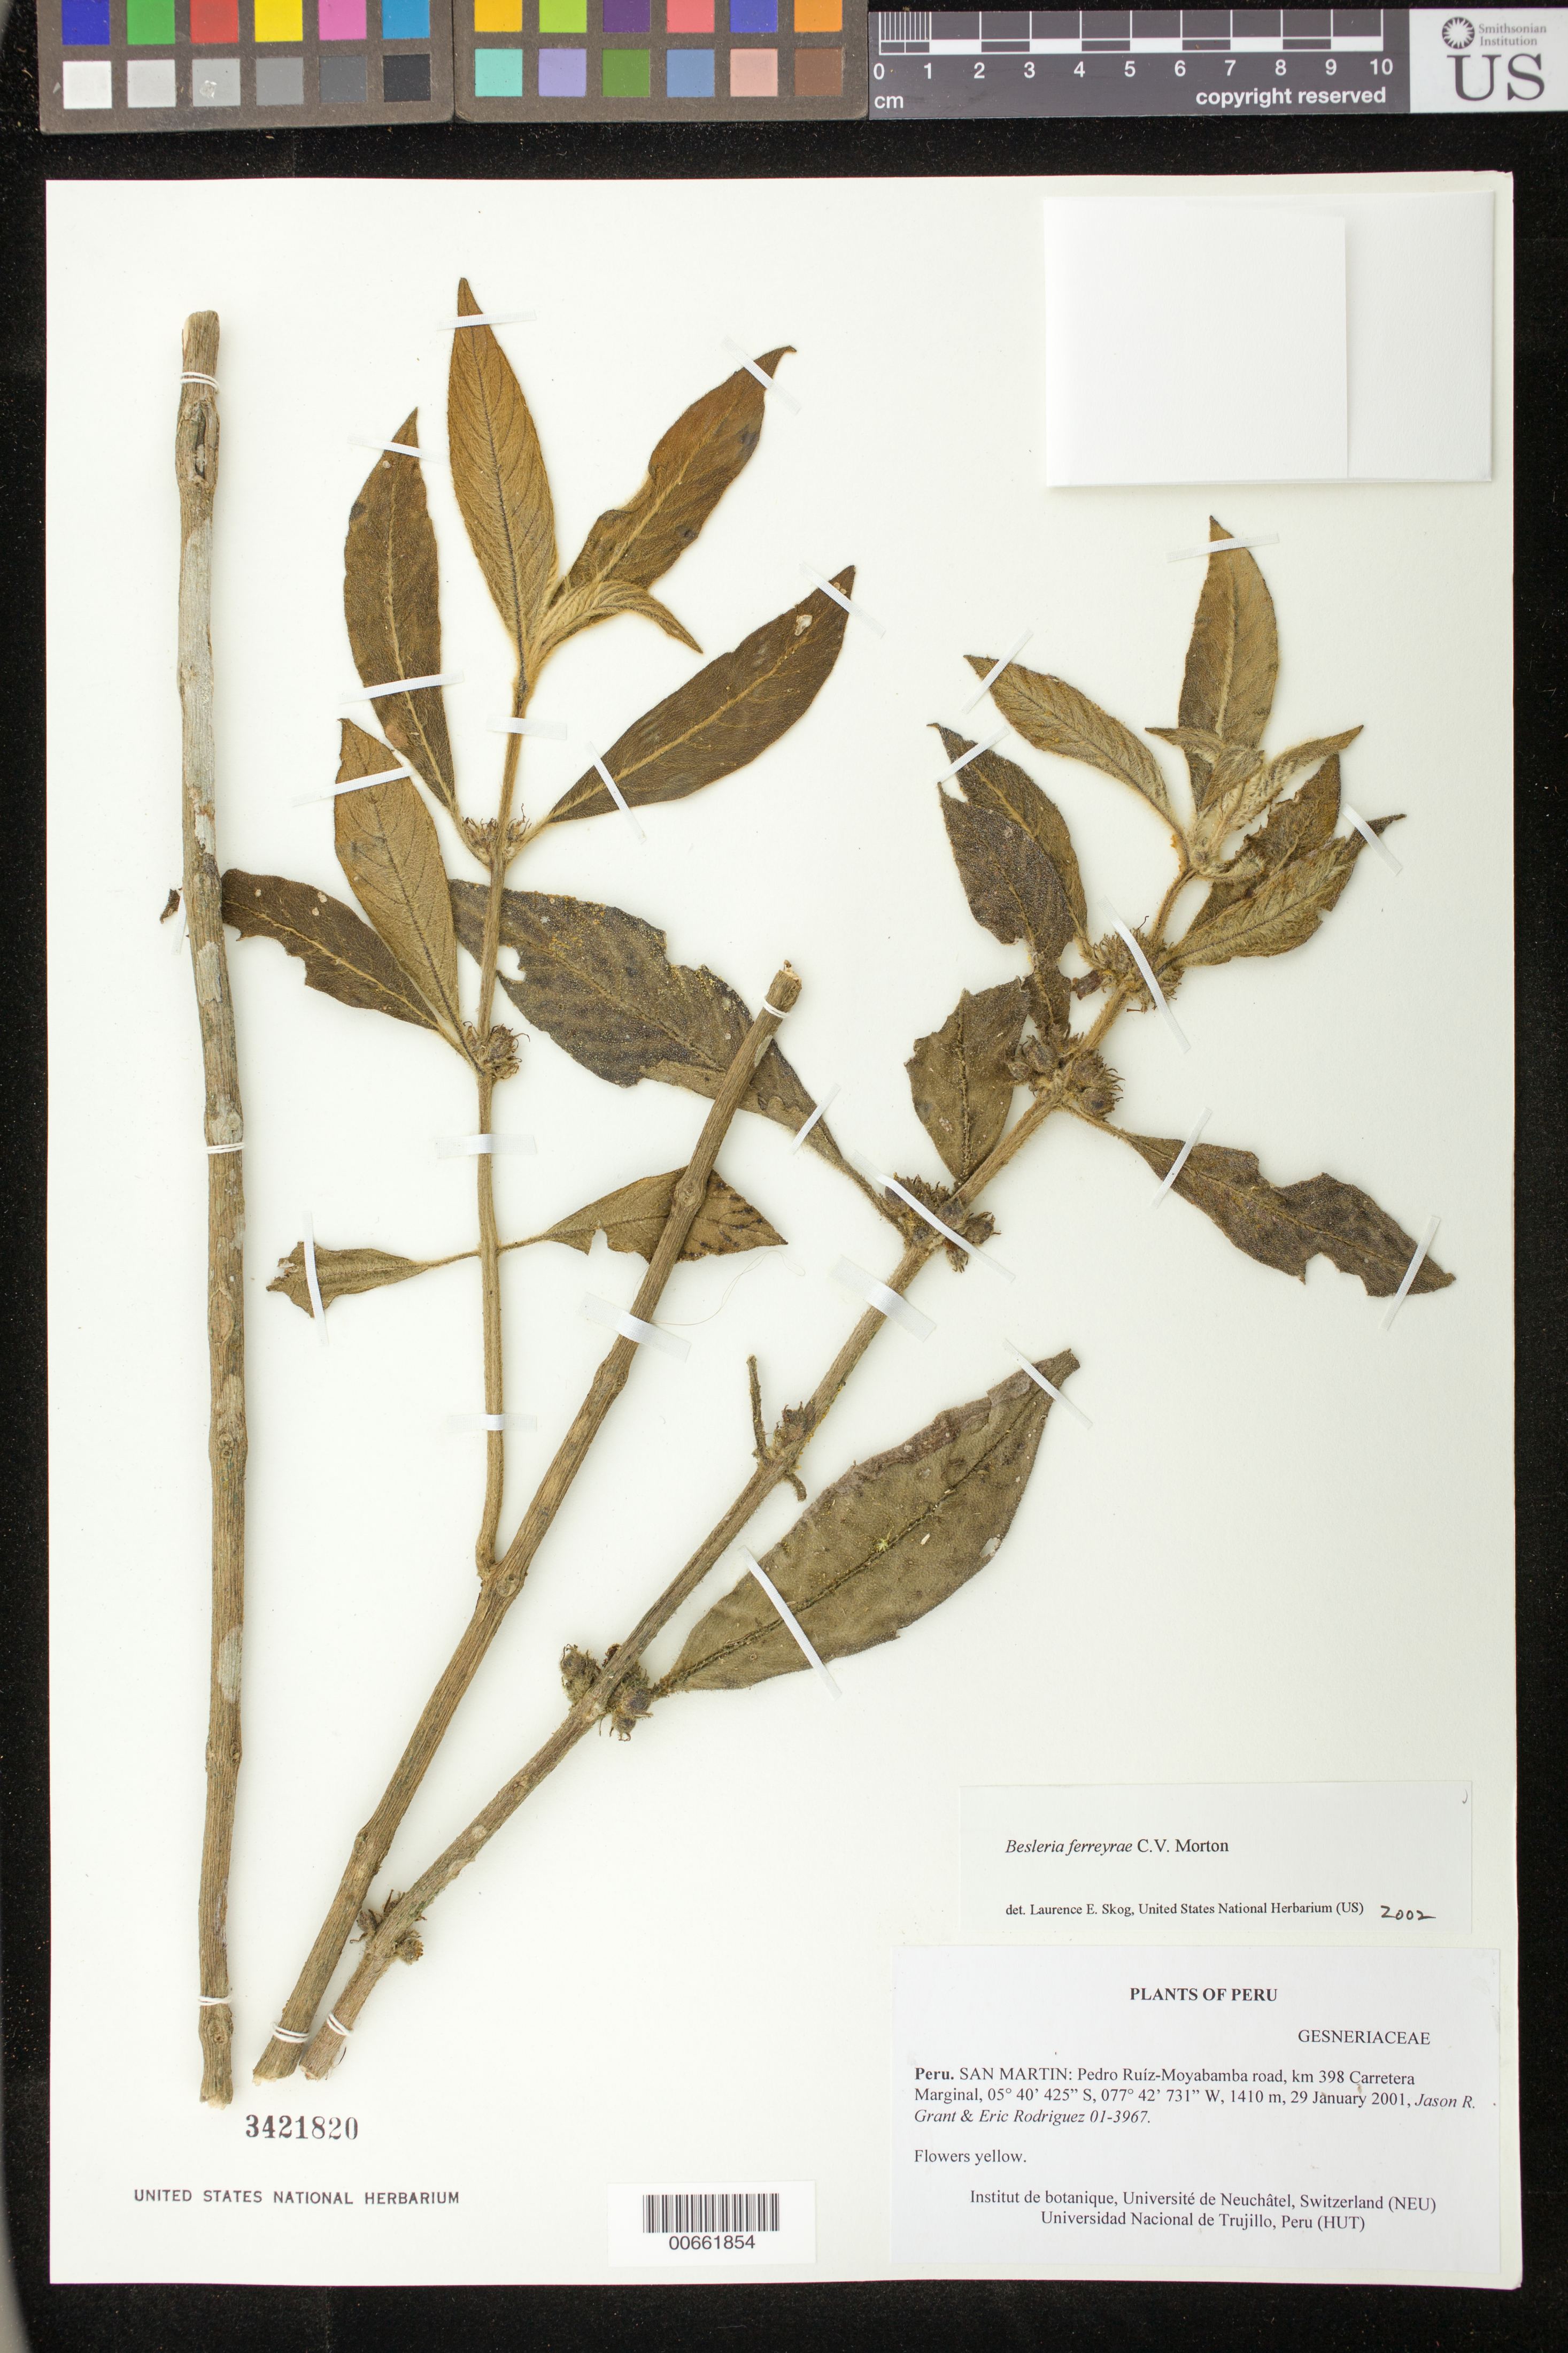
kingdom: Plantae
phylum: Tracheophyta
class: Magnoliopsida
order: Lamiales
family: Gesneriaceae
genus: Besleria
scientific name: Besleria ferreyrae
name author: C.V. Morton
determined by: Skog, Laurence E.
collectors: J. R. Grant & E. Rodriguez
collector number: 01- 3967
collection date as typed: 29 Jan 2001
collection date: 2001-01-29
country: Peru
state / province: San Martín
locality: Pedro Ruíz-Moyabamba road, km 398 Carretera Marginal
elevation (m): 1410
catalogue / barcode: US 3421820